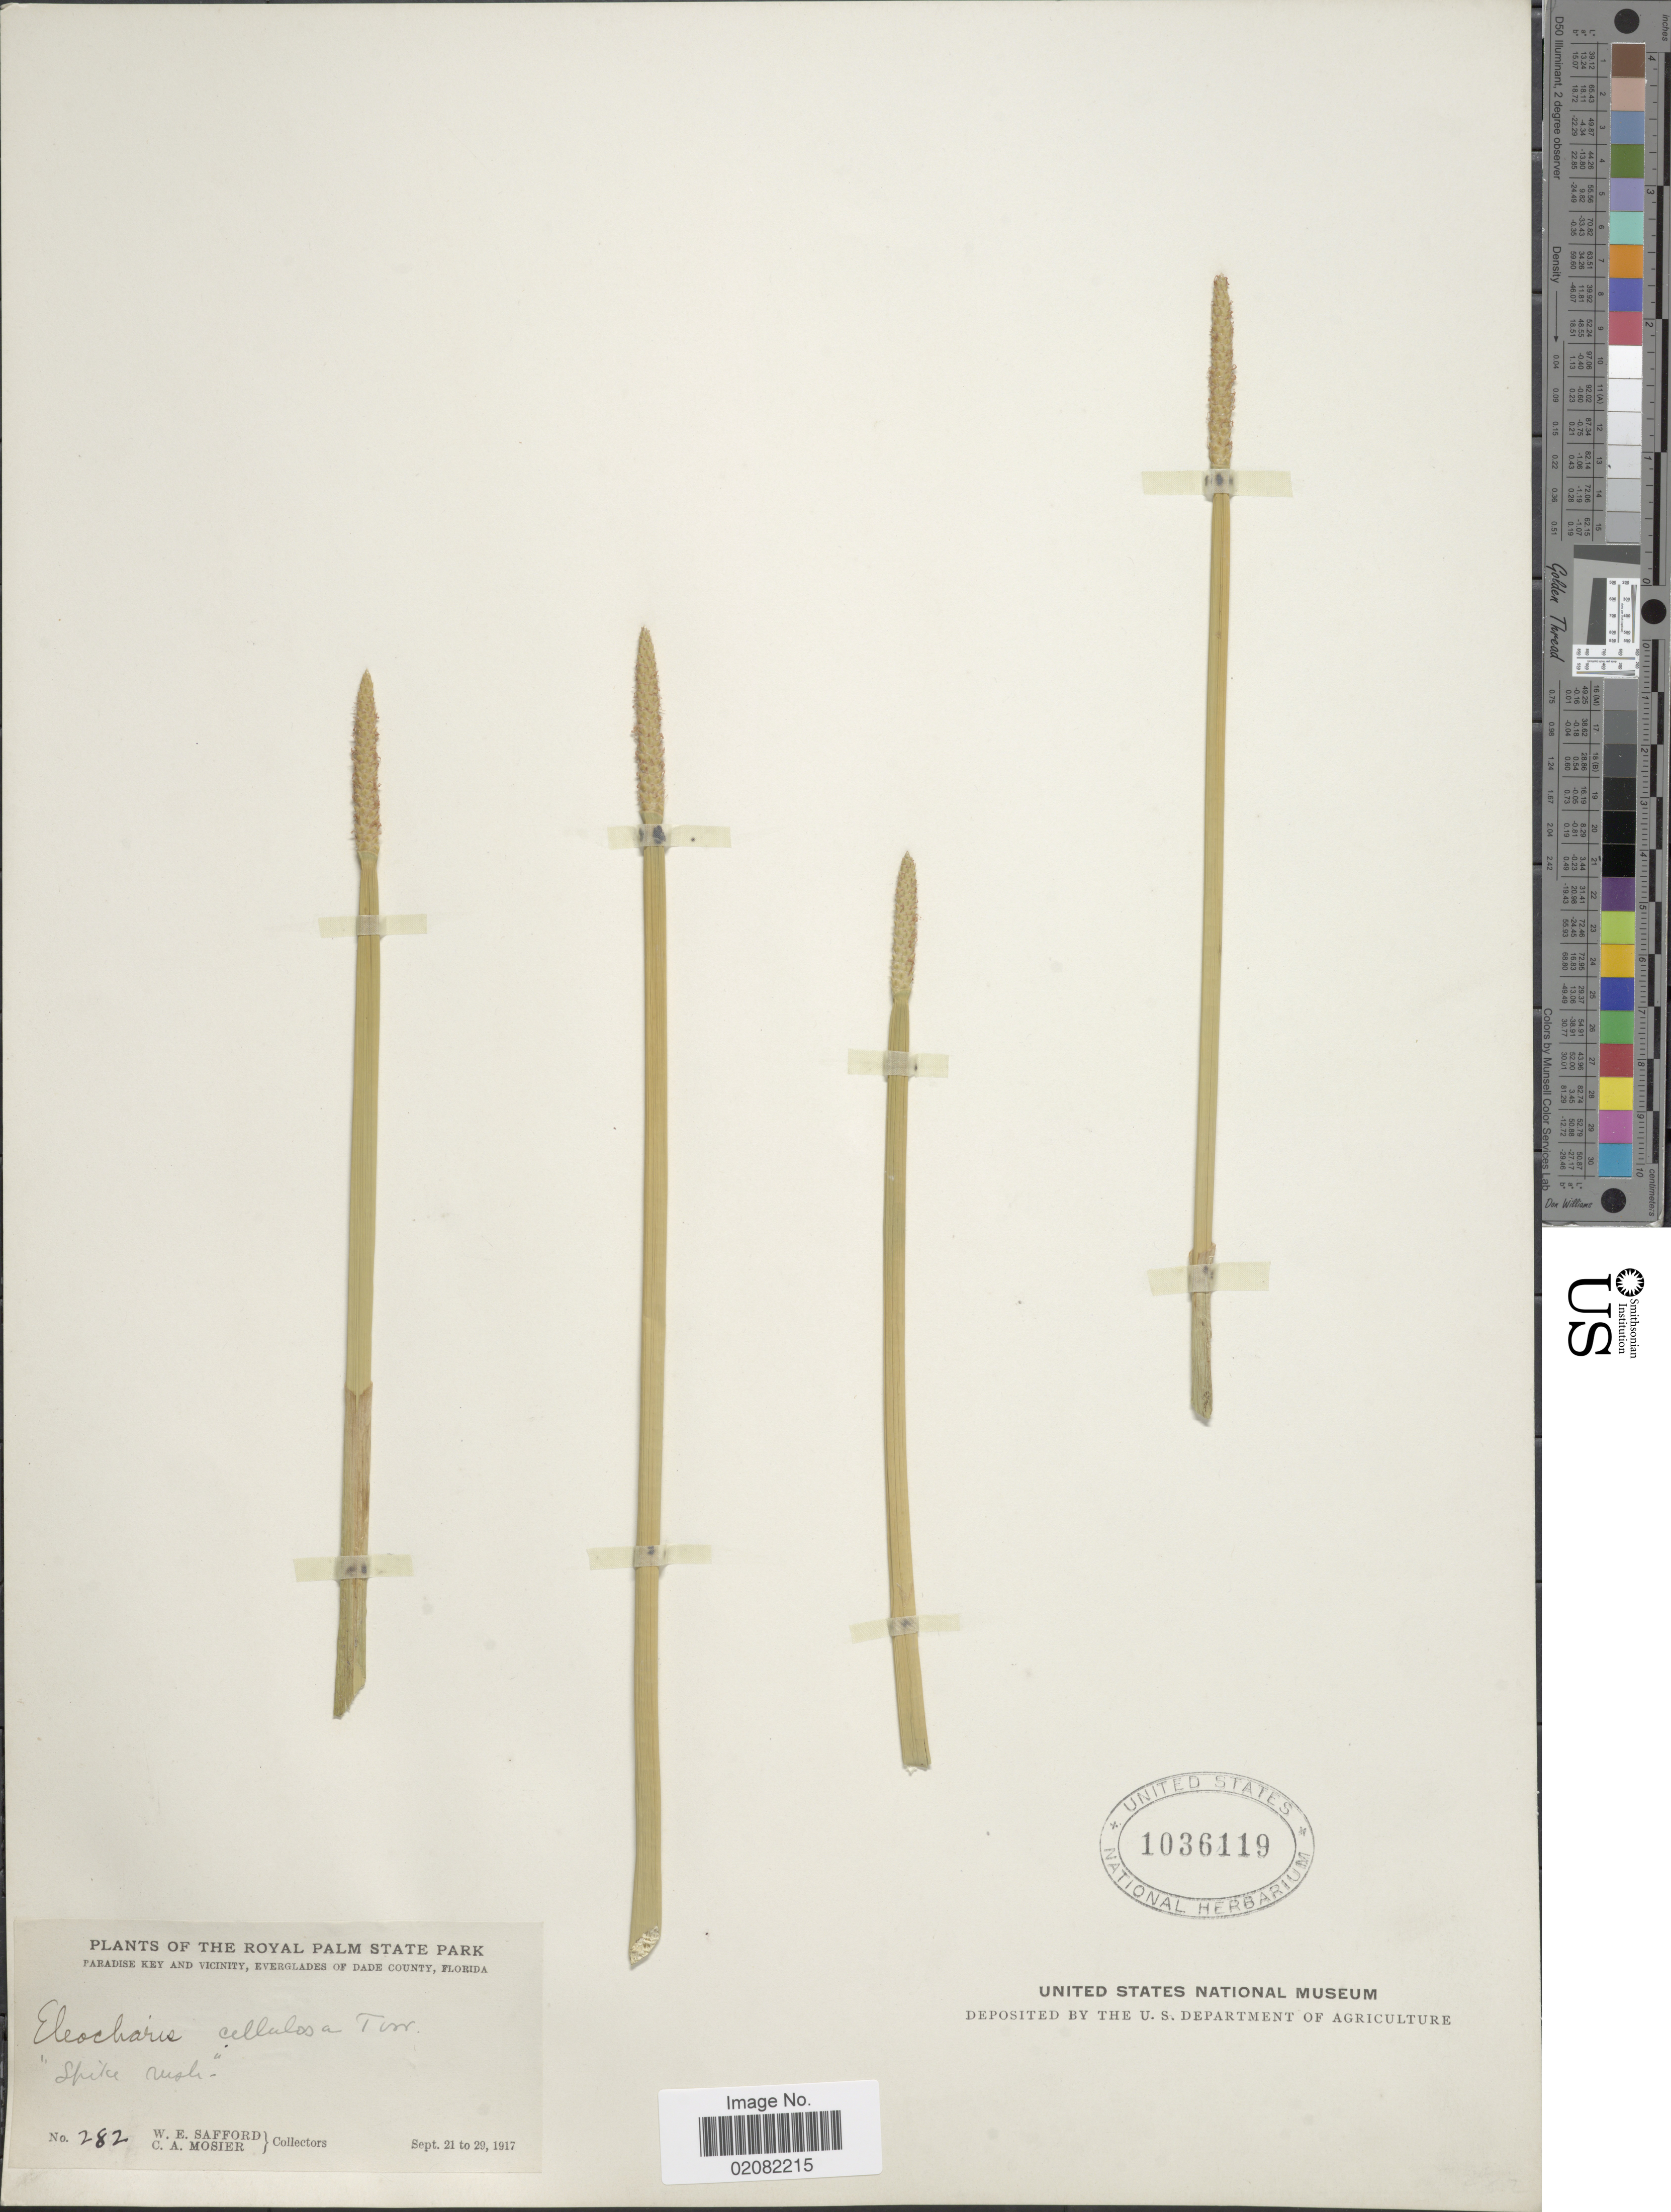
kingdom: Plantae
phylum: Tracheophyta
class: Liliopsida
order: Poales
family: Cyperaceae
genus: Eleocharis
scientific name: Eleocharis cellulosa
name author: Torr.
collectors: W. E. Safford & C. A. Mosier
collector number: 282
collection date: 1917-09-21/1917-09-29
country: United States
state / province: Florida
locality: The Royal Palm State Park, Paradise Key and Vicinity, Everglades of Dade County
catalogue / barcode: US 1036119